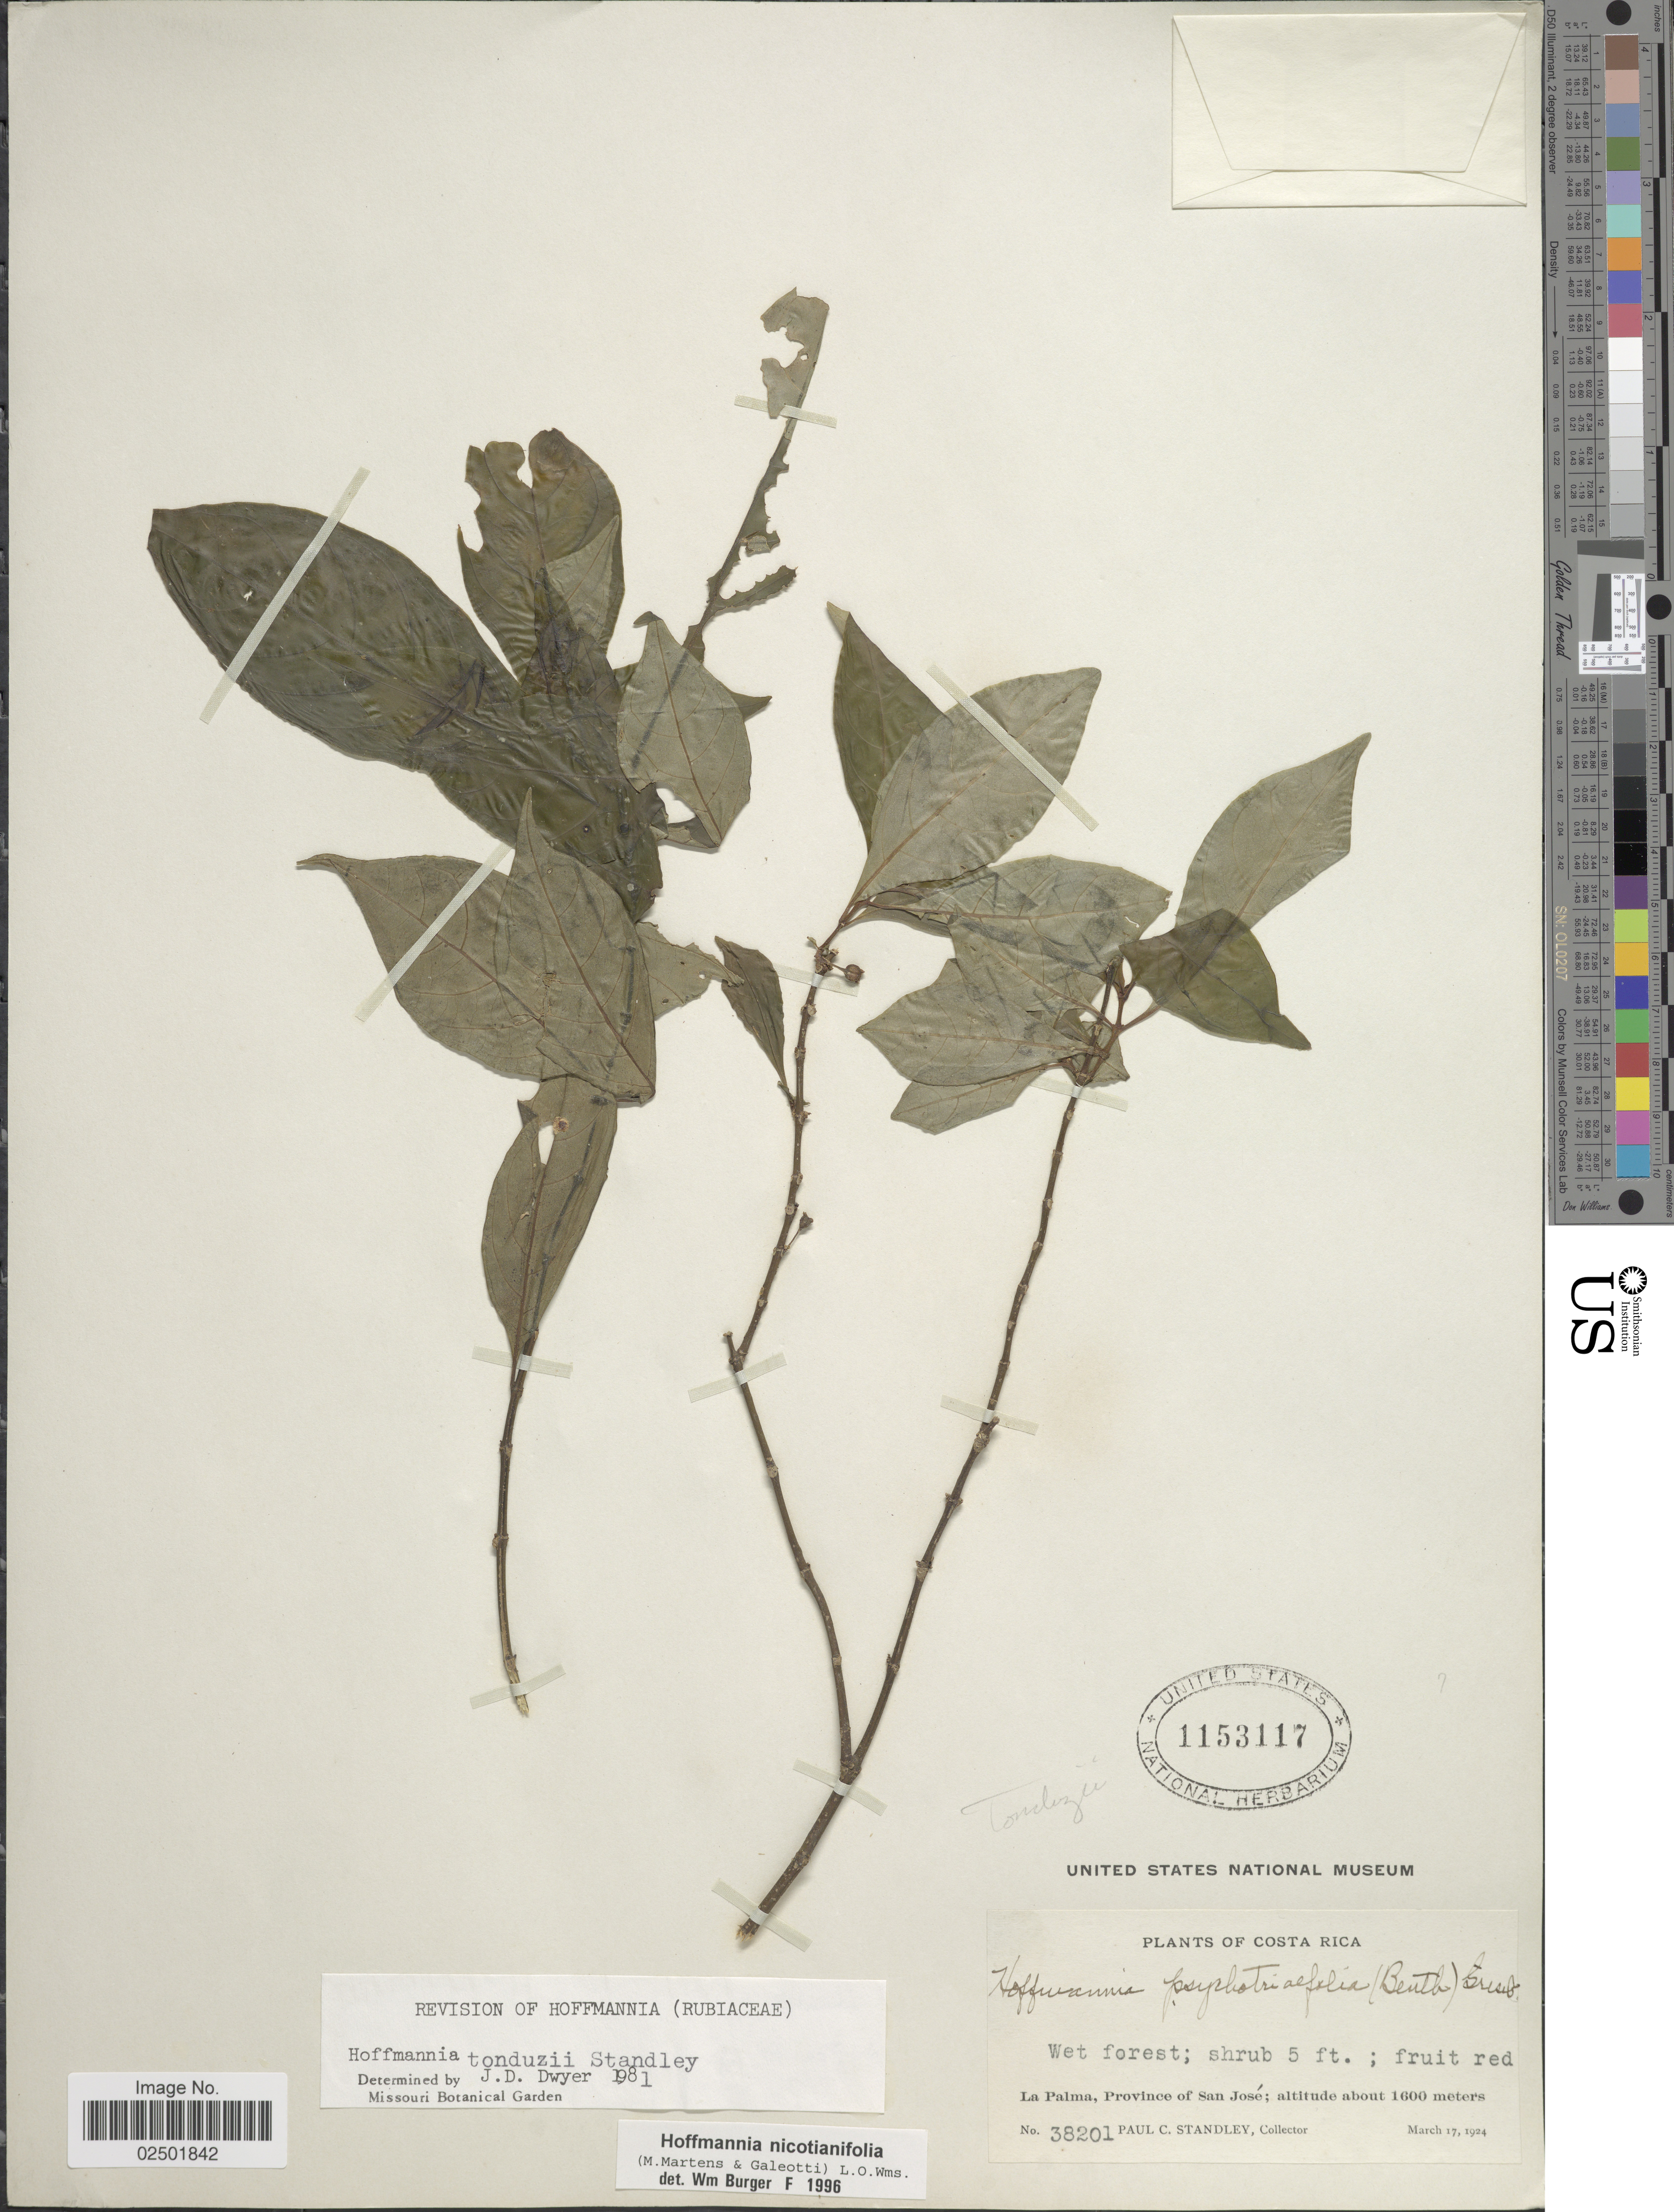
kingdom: Plantae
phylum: Tracheophyta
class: Magnoliopsida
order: Gentianales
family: Rubiaceae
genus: Hoffmannia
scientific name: Hoffmannia nicotianifolia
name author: (M. Martens & Galeoti) L.O. Williams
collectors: P. C. Standley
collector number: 38201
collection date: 1924-03-17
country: Costa Rica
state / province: San José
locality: La Palma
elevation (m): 1600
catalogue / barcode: US 1153117